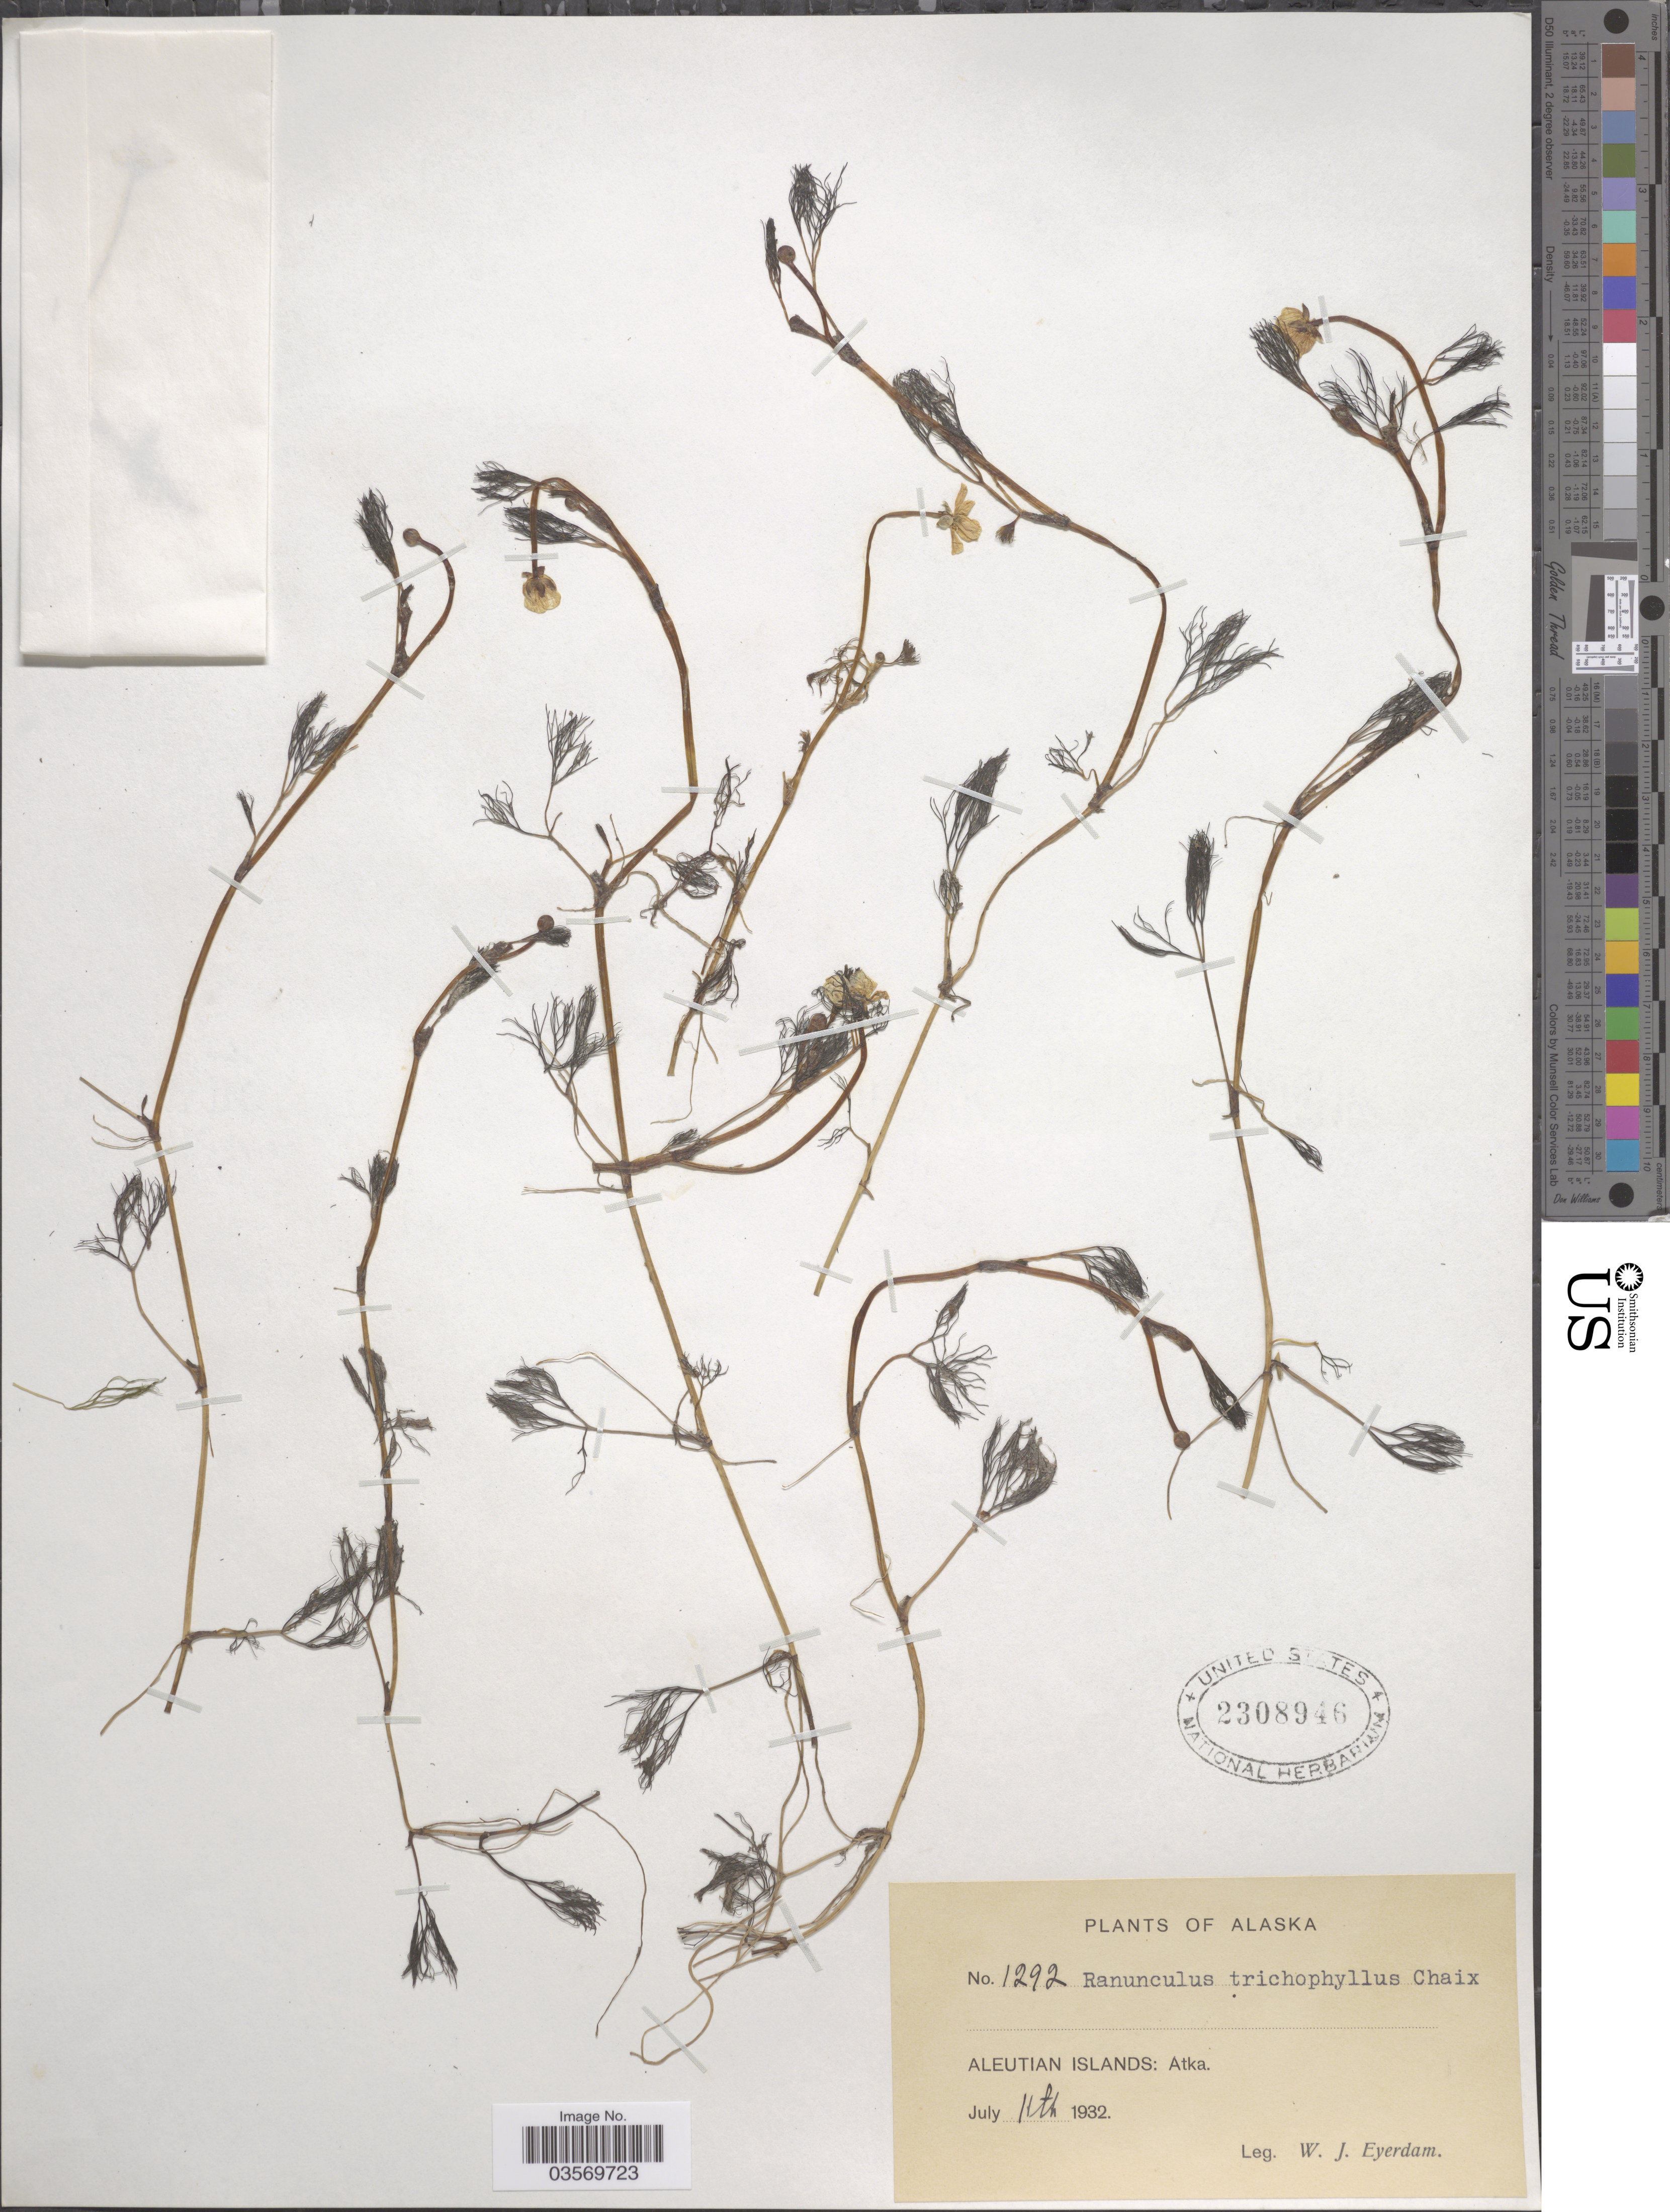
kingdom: Plantae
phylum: Tracheophyta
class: Magnoliopsida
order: Ranunculales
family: Ranunculaceae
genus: Ranunculus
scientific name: Ranunculus trichophyllus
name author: Chaix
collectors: W. J. Eyerdam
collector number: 1292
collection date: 1932-07-11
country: United States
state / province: Alaska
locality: Aleutian Islands: Atka.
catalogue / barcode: US 2308946